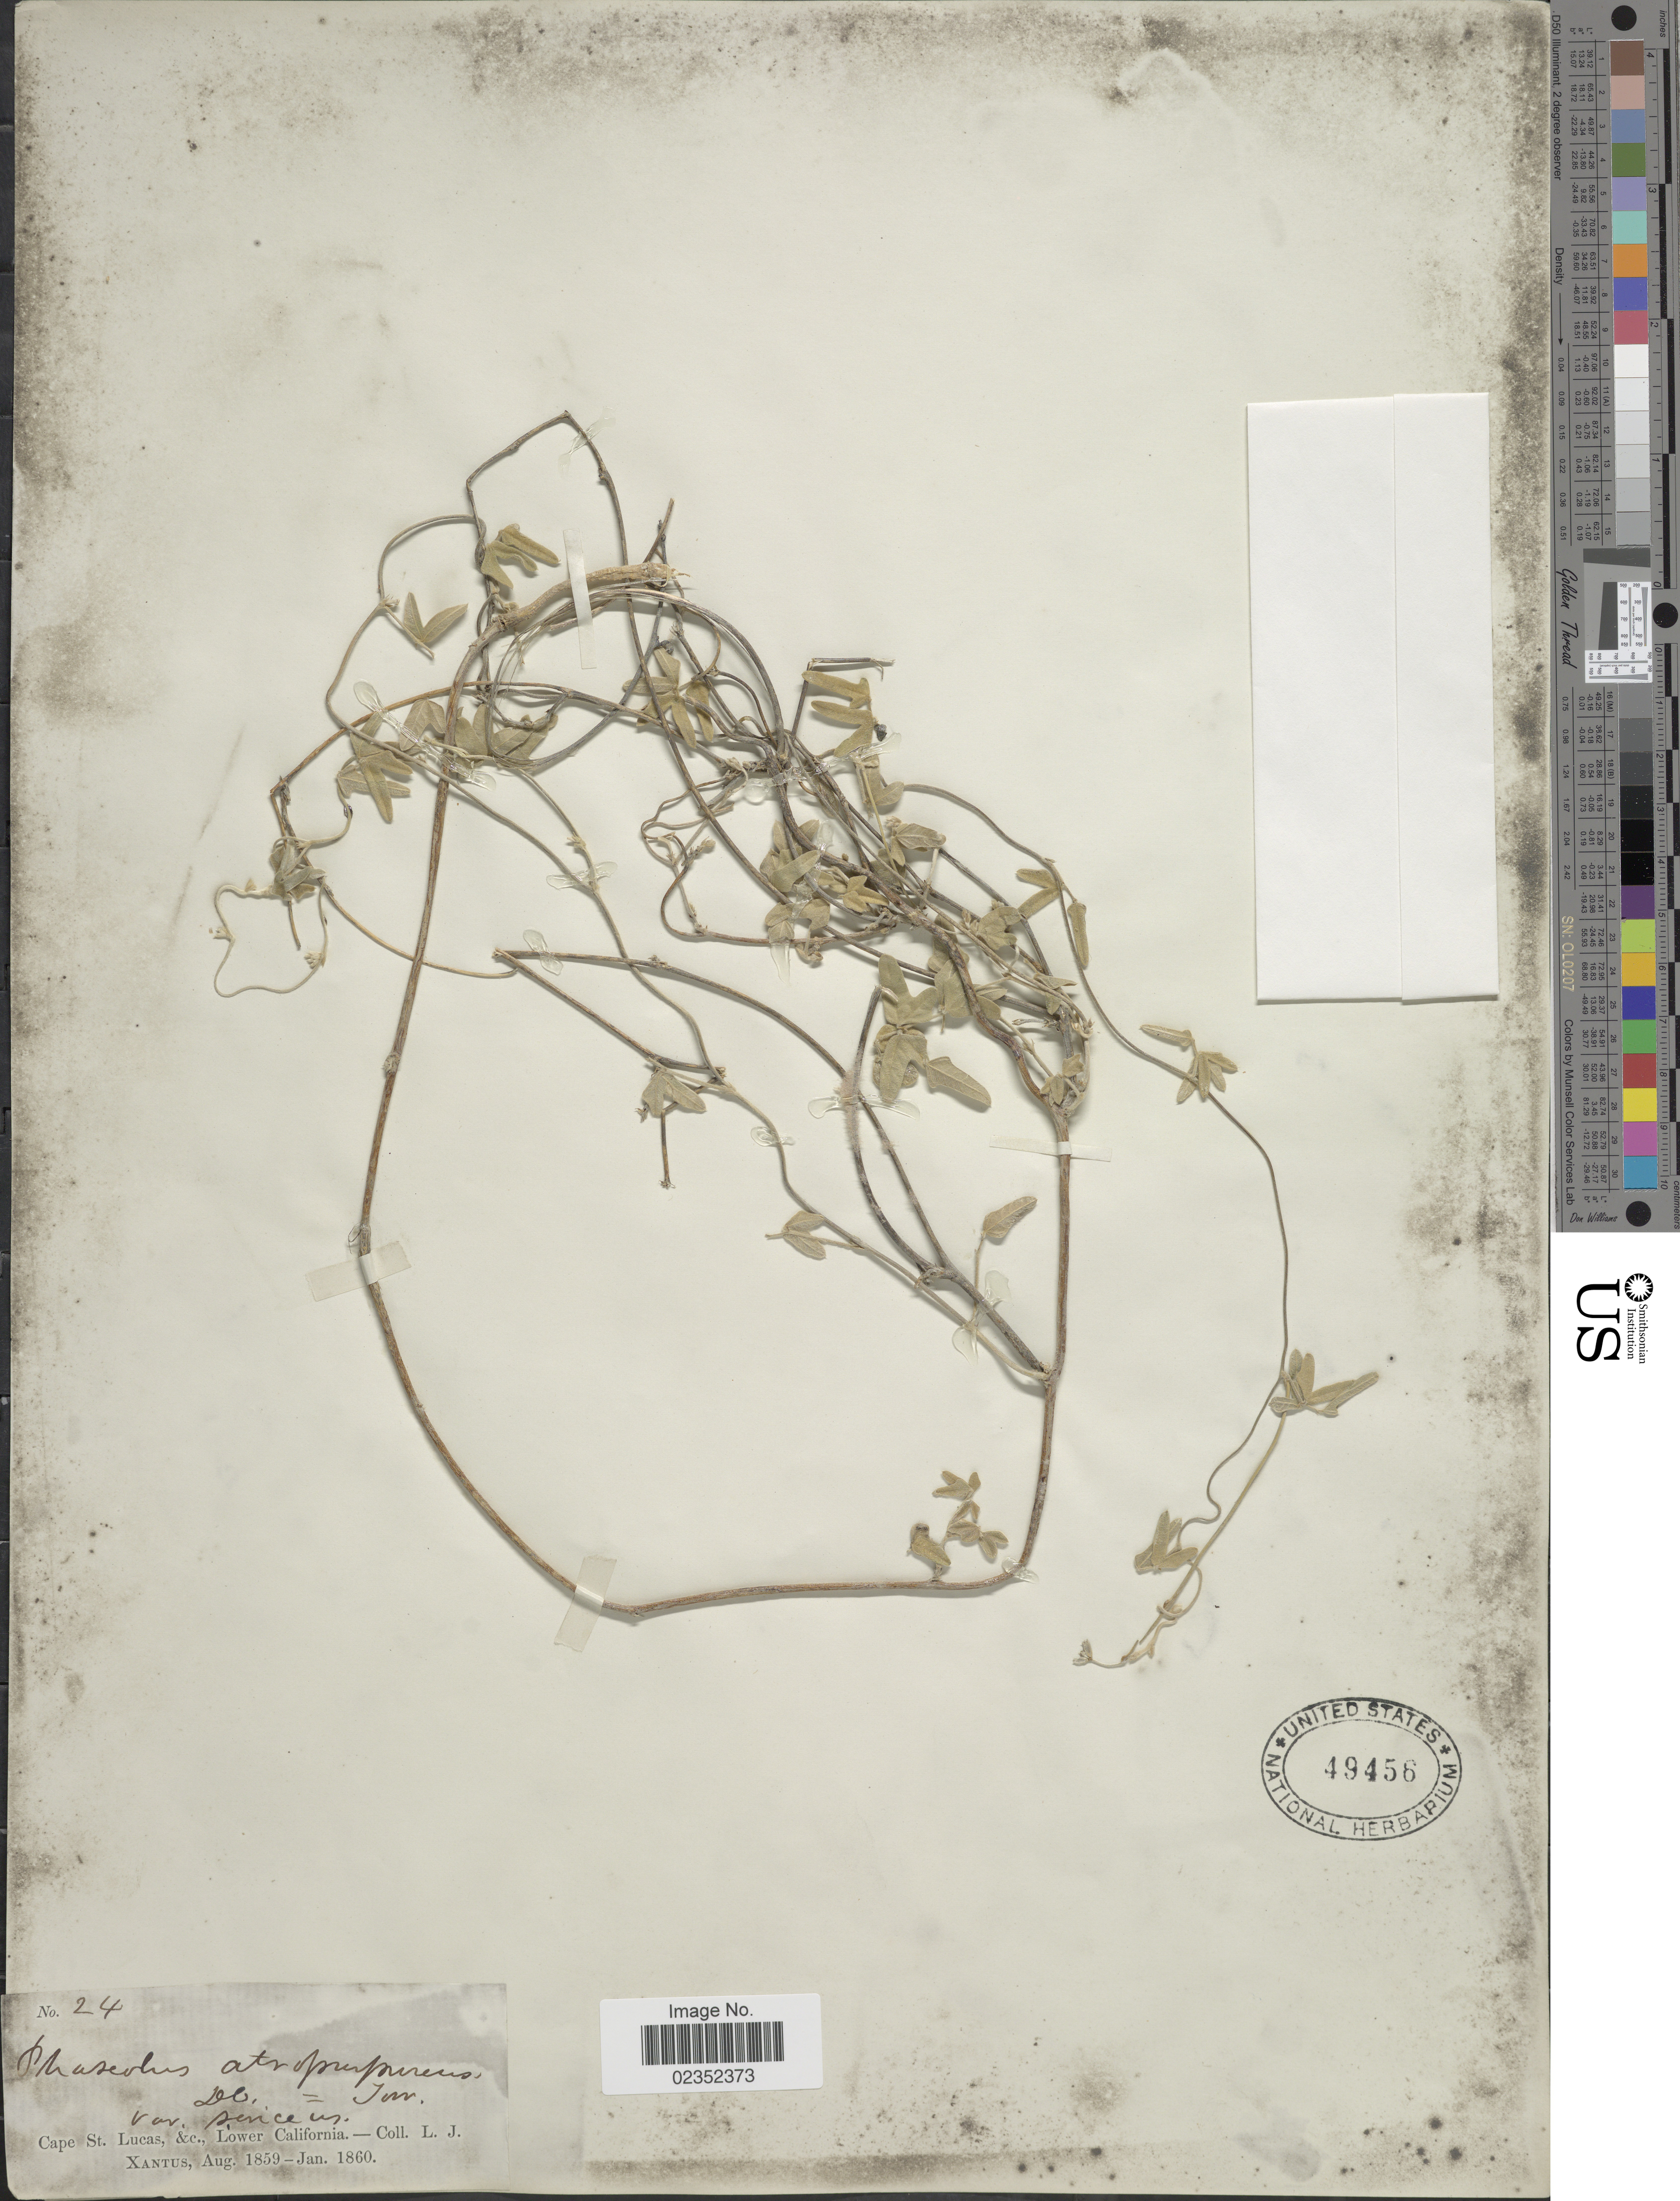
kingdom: Plantae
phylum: Tracheophyta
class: Magnoliopsida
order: Fabales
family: Fabaceae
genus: Macroptilium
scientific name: Macroptilium atropurpureum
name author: (DC.) Urb.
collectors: L. J. Xantus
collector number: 24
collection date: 1859-08/1860-01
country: Mexico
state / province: Baja California Sur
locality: Cape St. Lucas, &c., Lower California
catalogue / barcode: US 49456